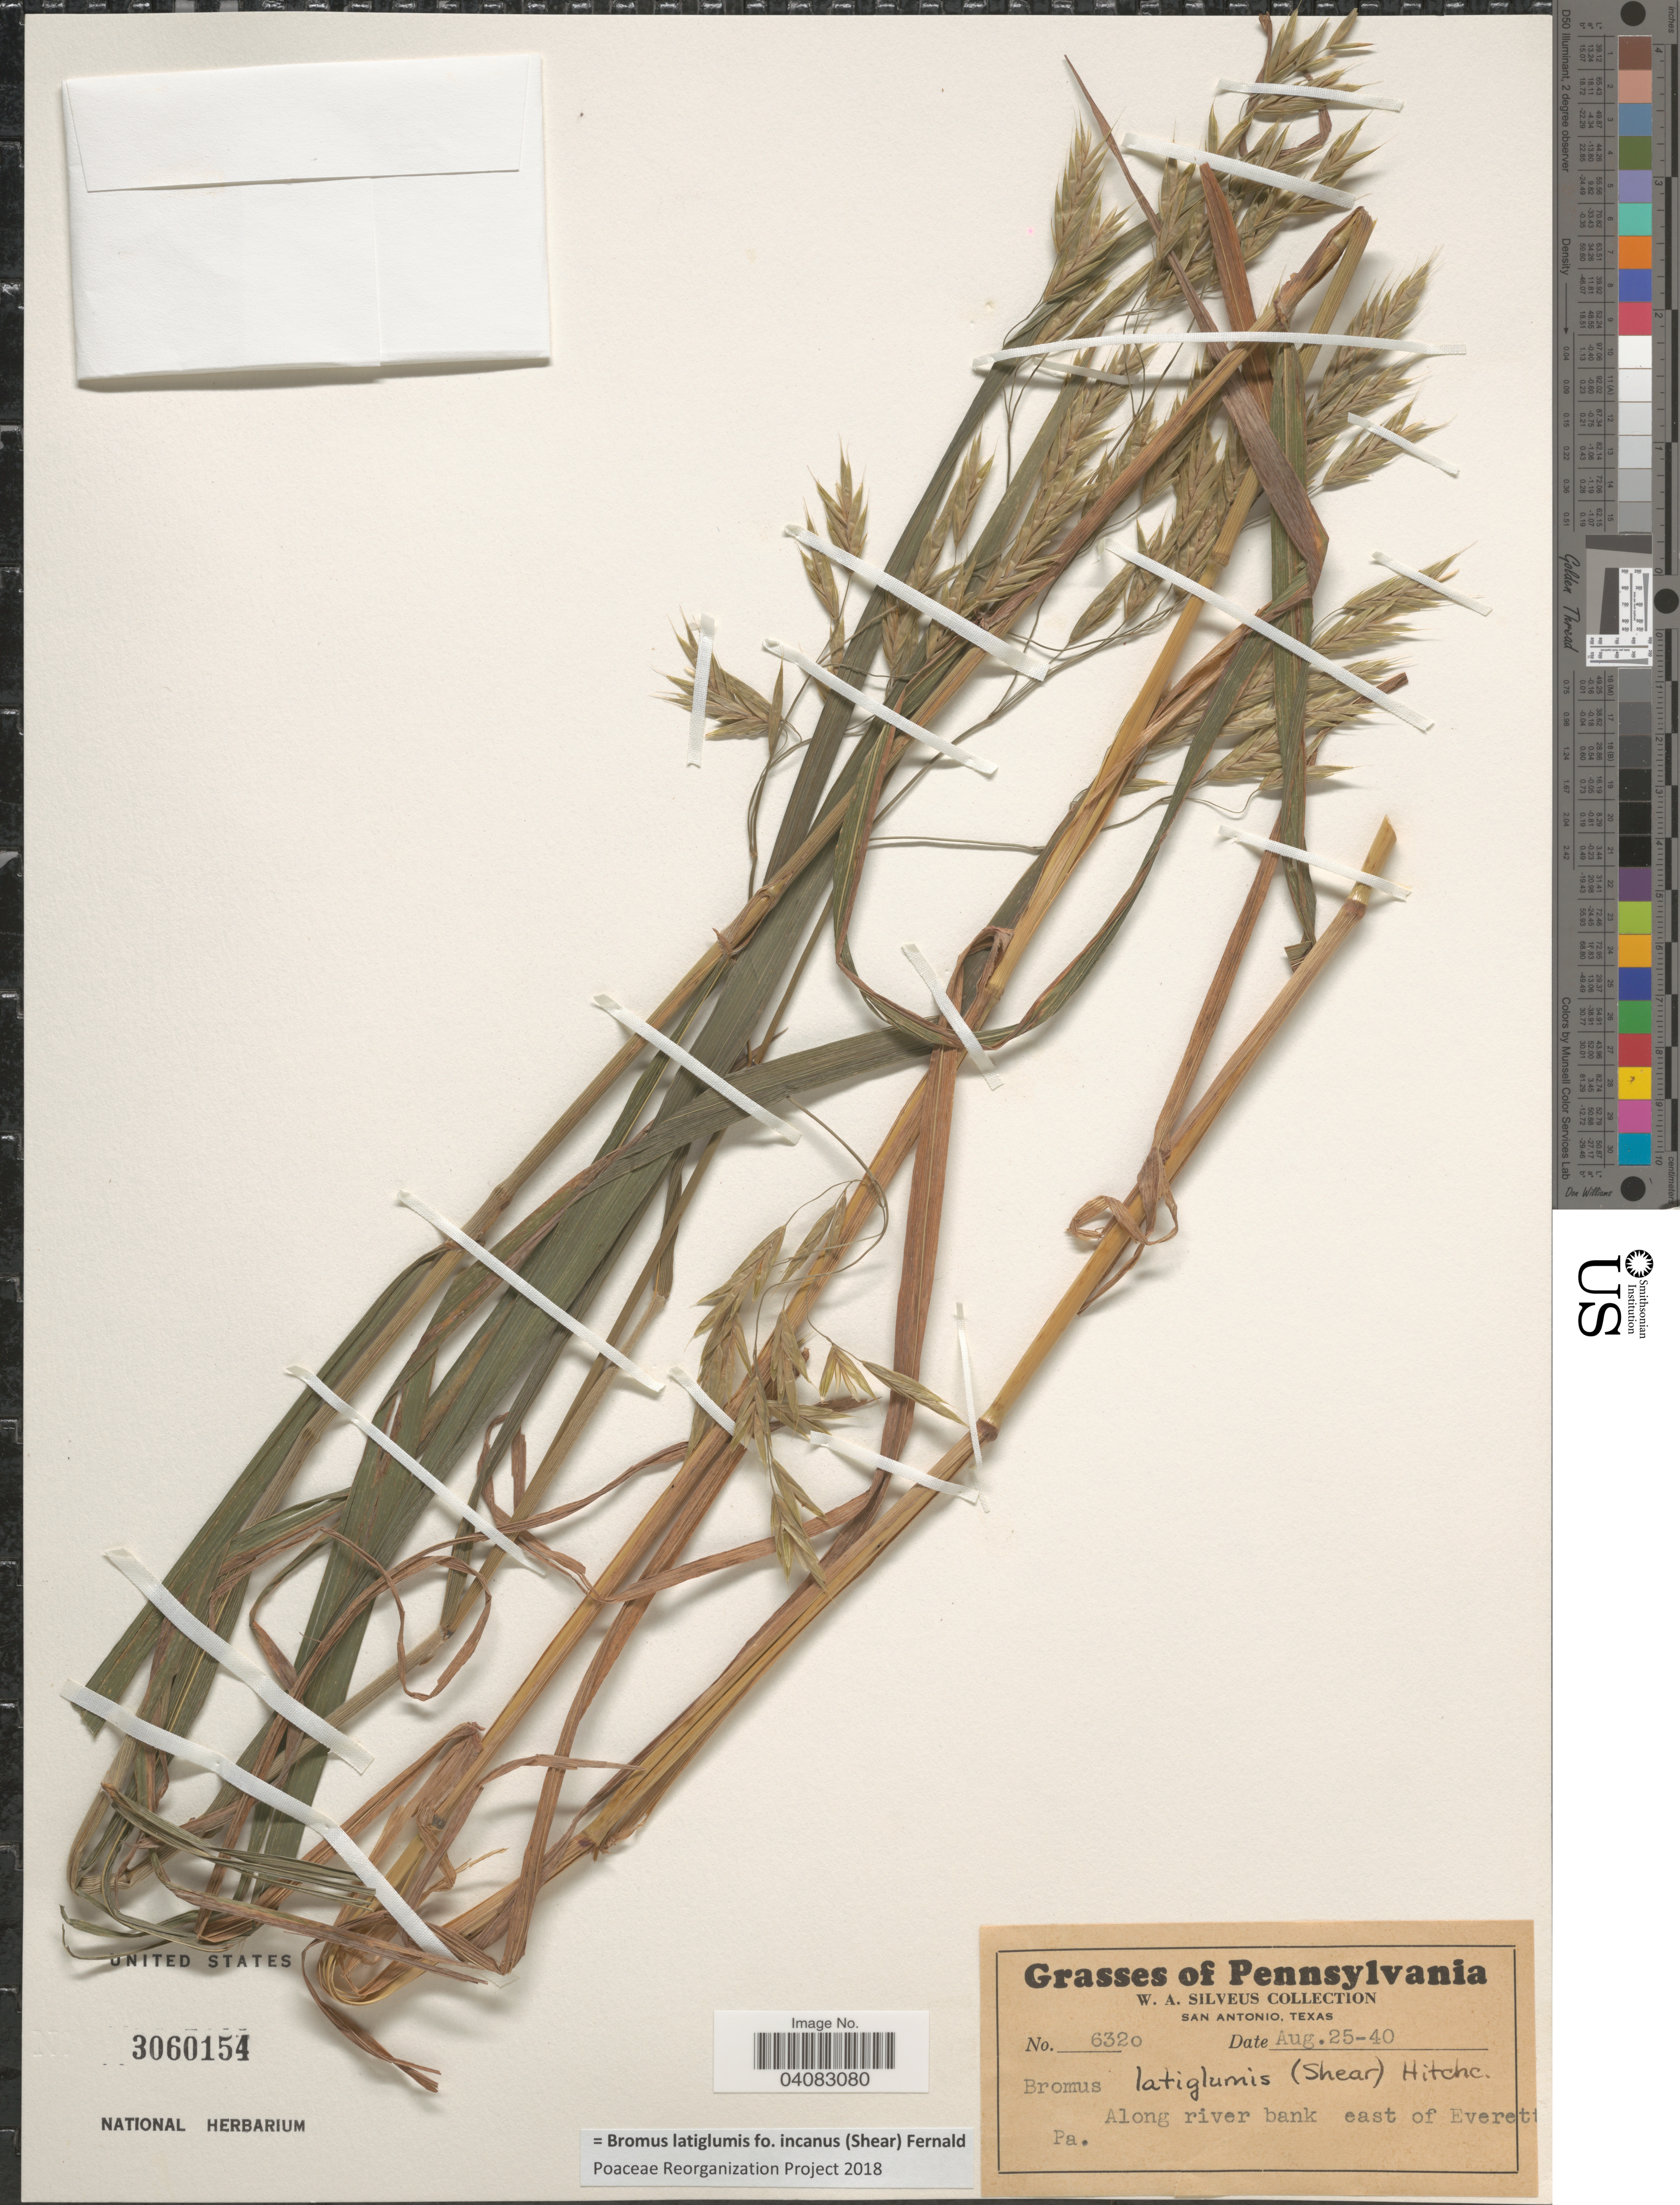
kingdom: Plantae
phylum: Tracheophyta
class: Liliopsida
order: Poales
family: Poaceae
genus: Bromus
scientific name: Bromus latiglumis f. incanus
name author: (Shear) Fernald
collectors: W. Silveus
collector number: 6320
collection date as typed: Transcribed d/m/y: 25/8/40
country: United States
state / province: Pennsylvania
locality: Along river bank east of Everett.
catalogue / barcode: US 3060154